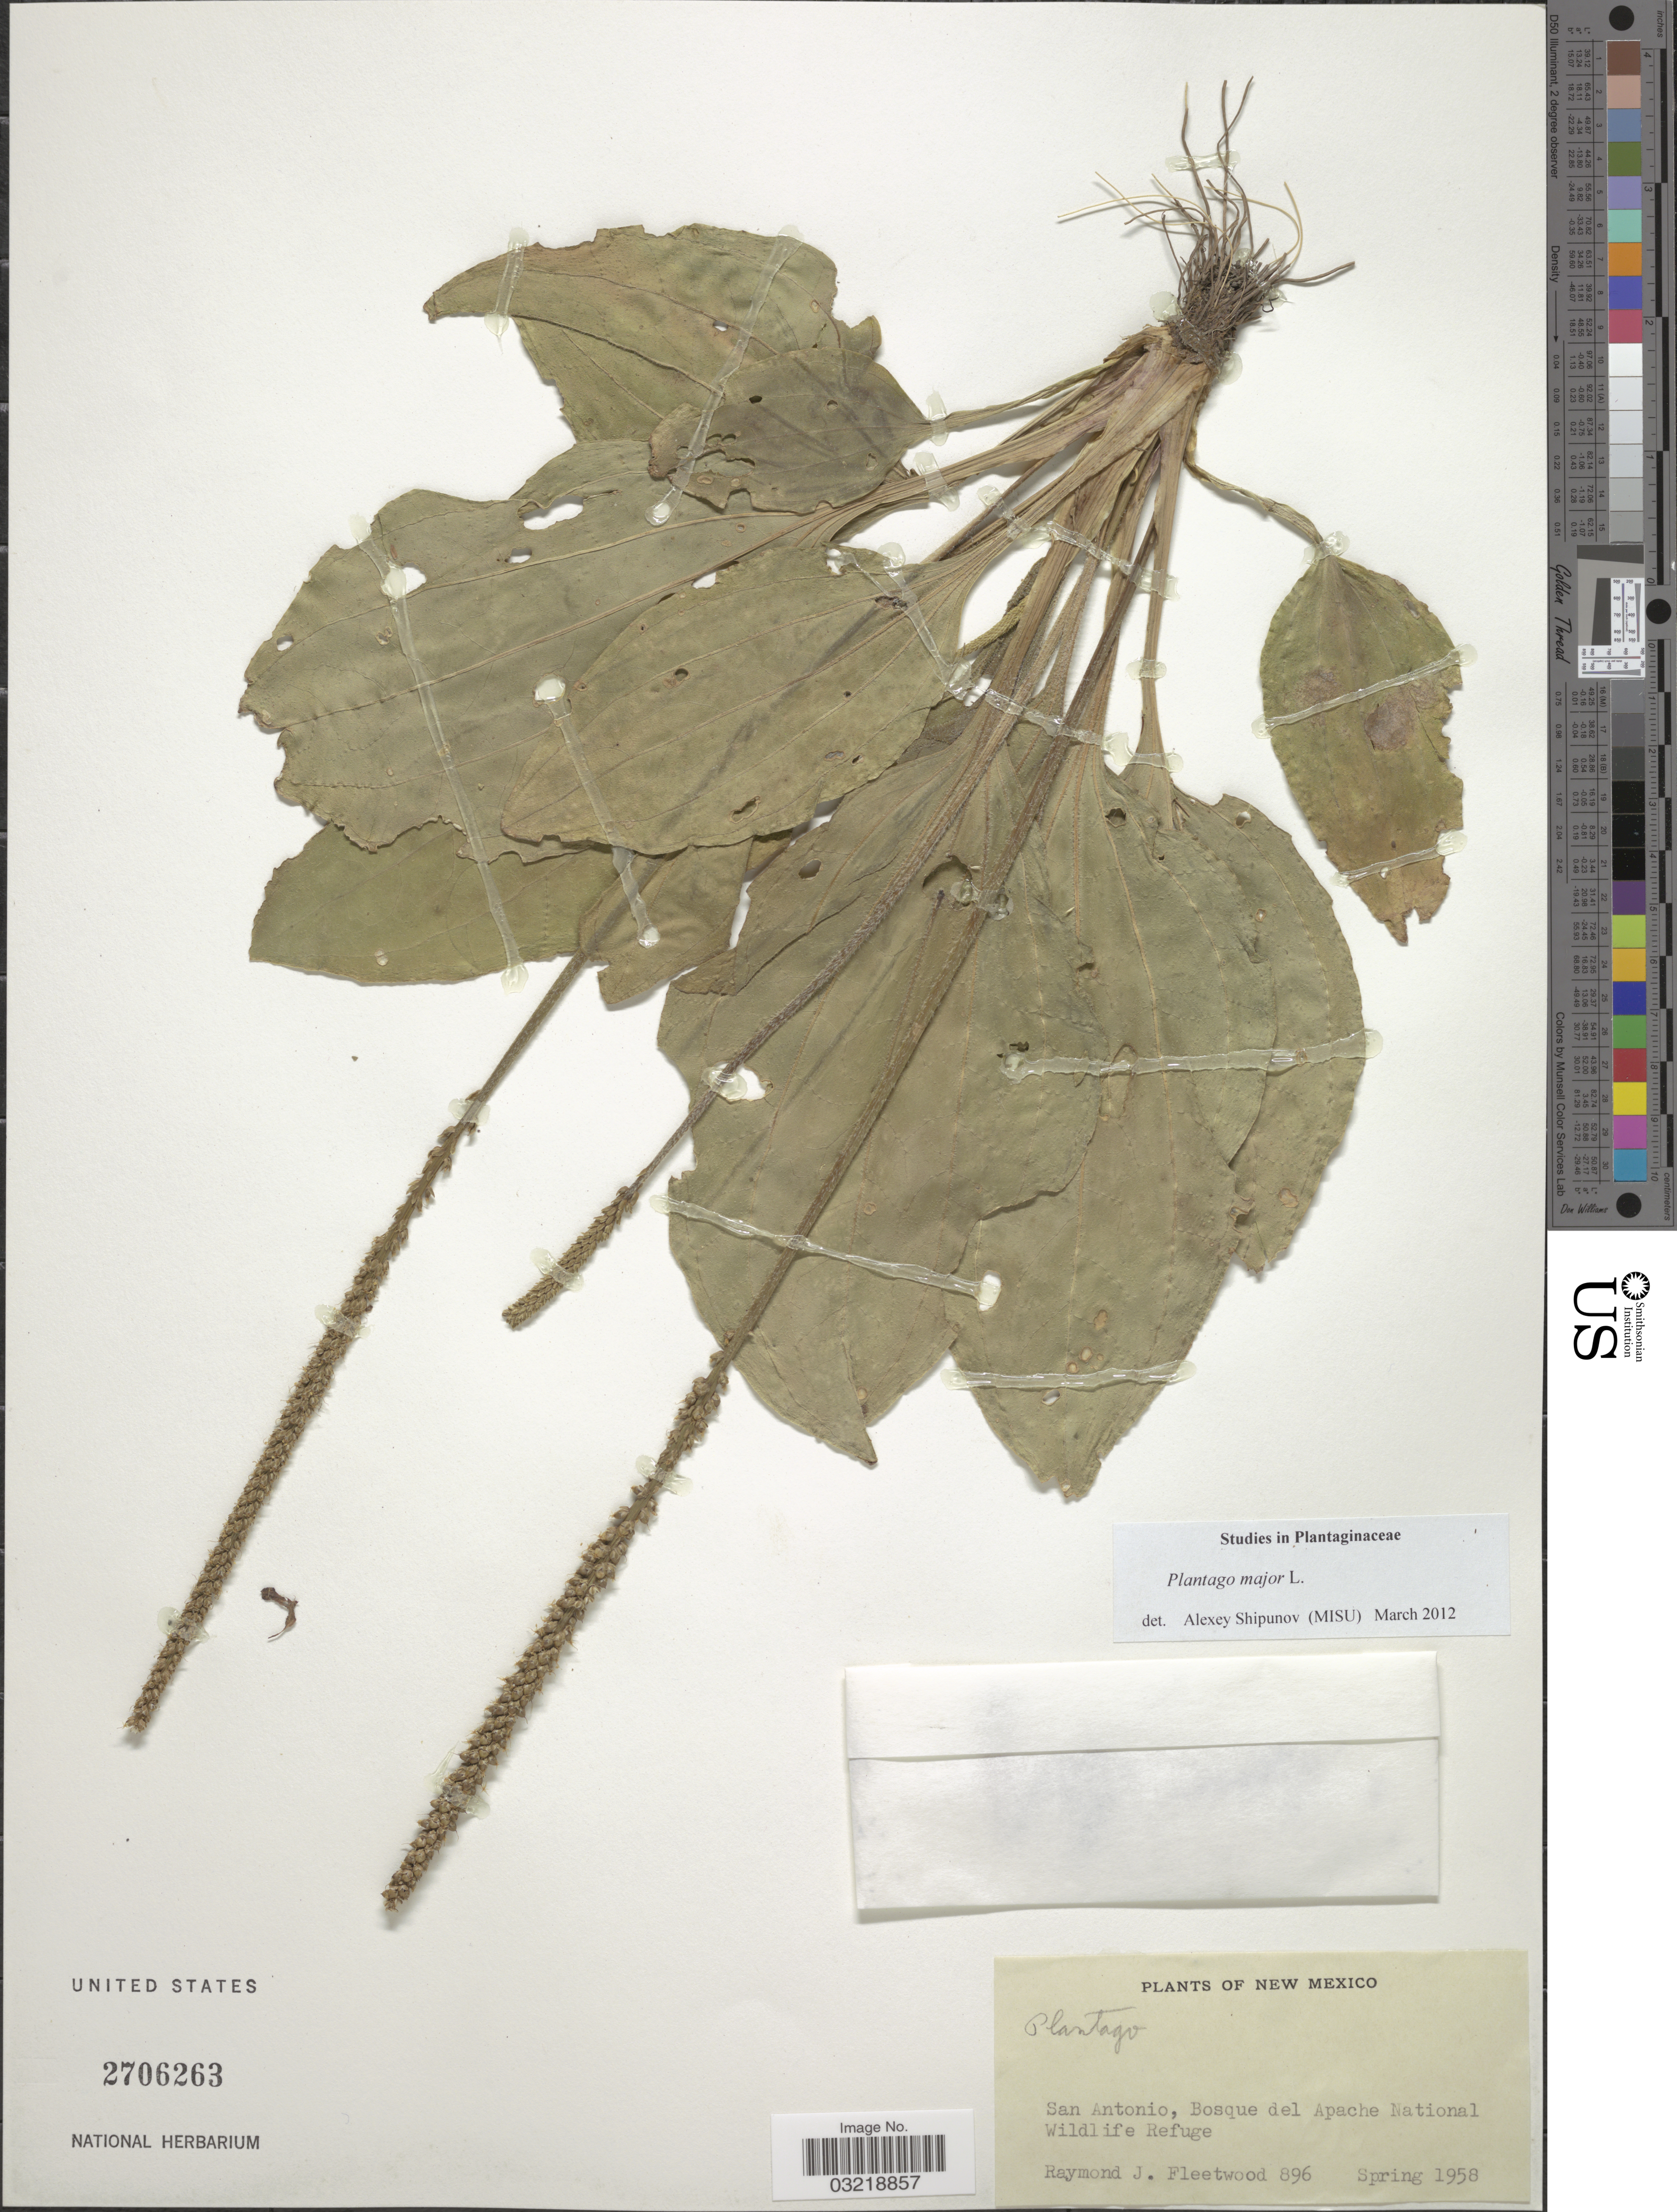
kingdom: Plantae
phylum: Tracheophyta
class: Magnoliopsida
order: Lamiales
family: Plantaginaceae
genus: Plantago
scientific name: Plantago major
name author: L.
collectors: R. J. Fleetwood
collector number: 896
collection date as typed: Spring 1958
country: United States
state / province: New Mexico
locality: San Antonio, Bosque del Apache National Wildlife Refuge.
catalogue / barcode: US 2706263